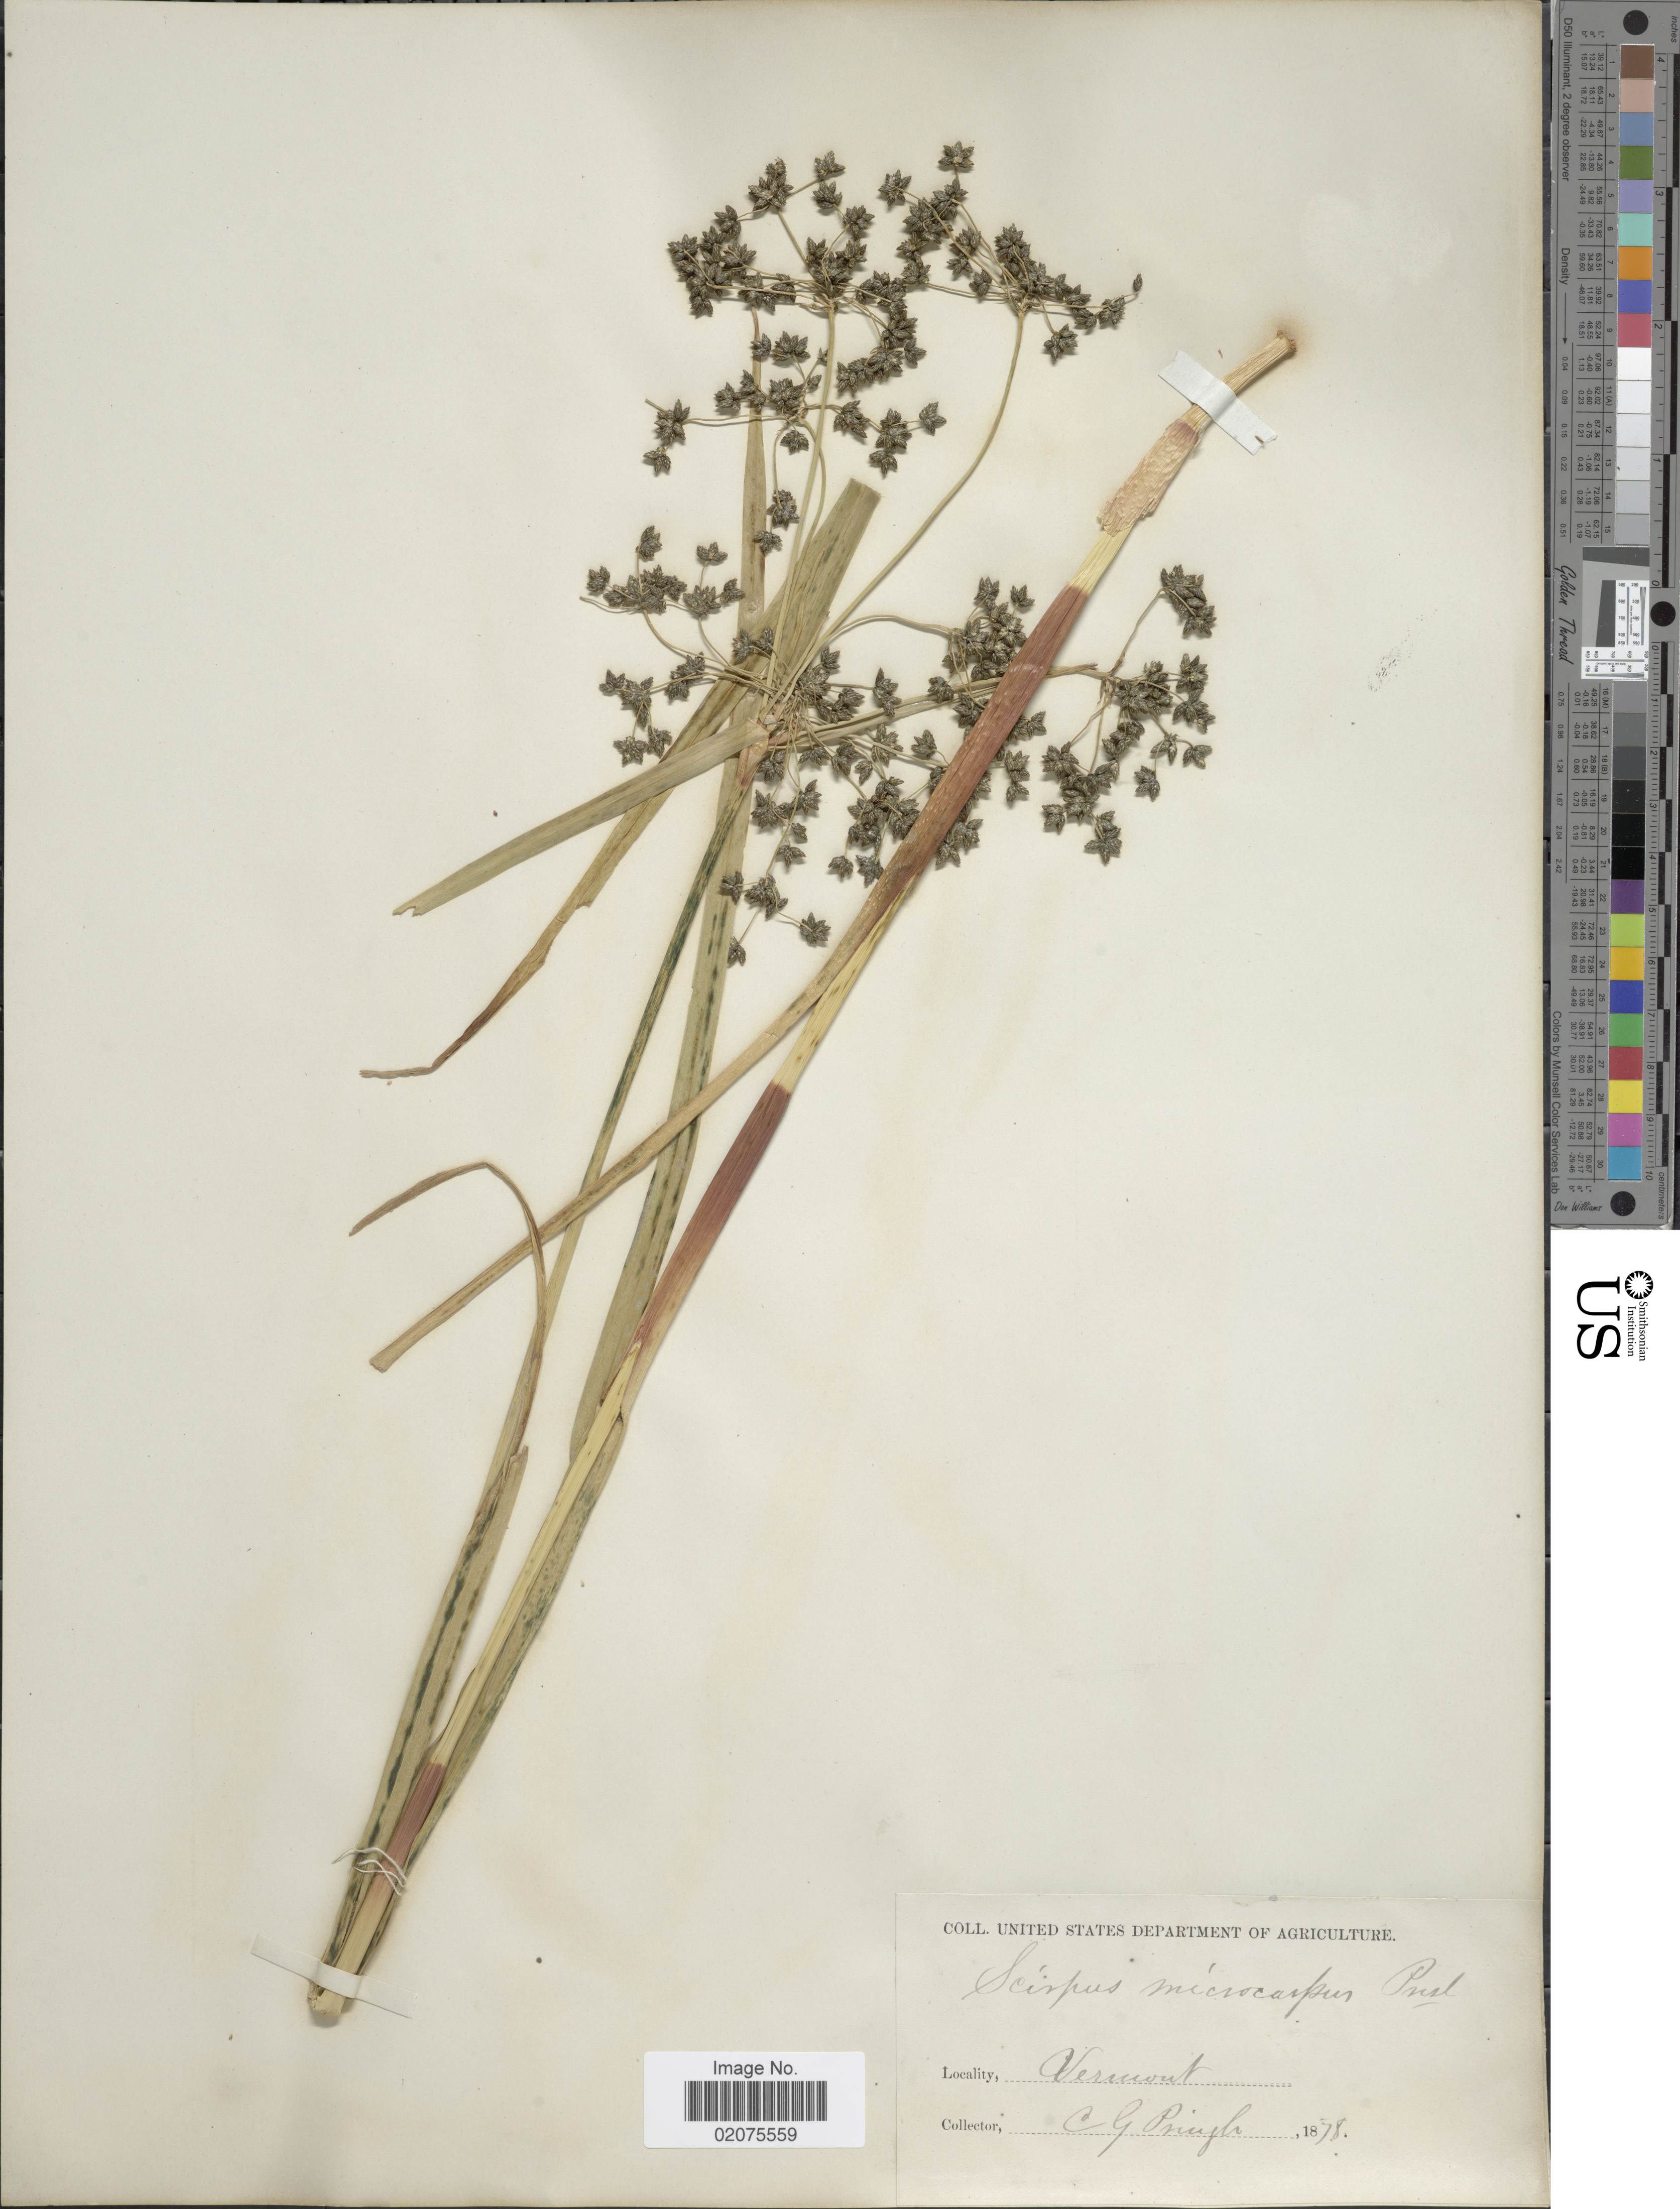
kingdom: Plantae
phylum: Tracheophyta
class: Liliopsida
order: Poales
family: Cyperaceae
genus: Scirpus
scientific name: Scirpus microcarpus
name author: J. Presl & C. Presl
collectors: C. G. Pringle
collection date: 1878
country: United States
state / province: Vermont